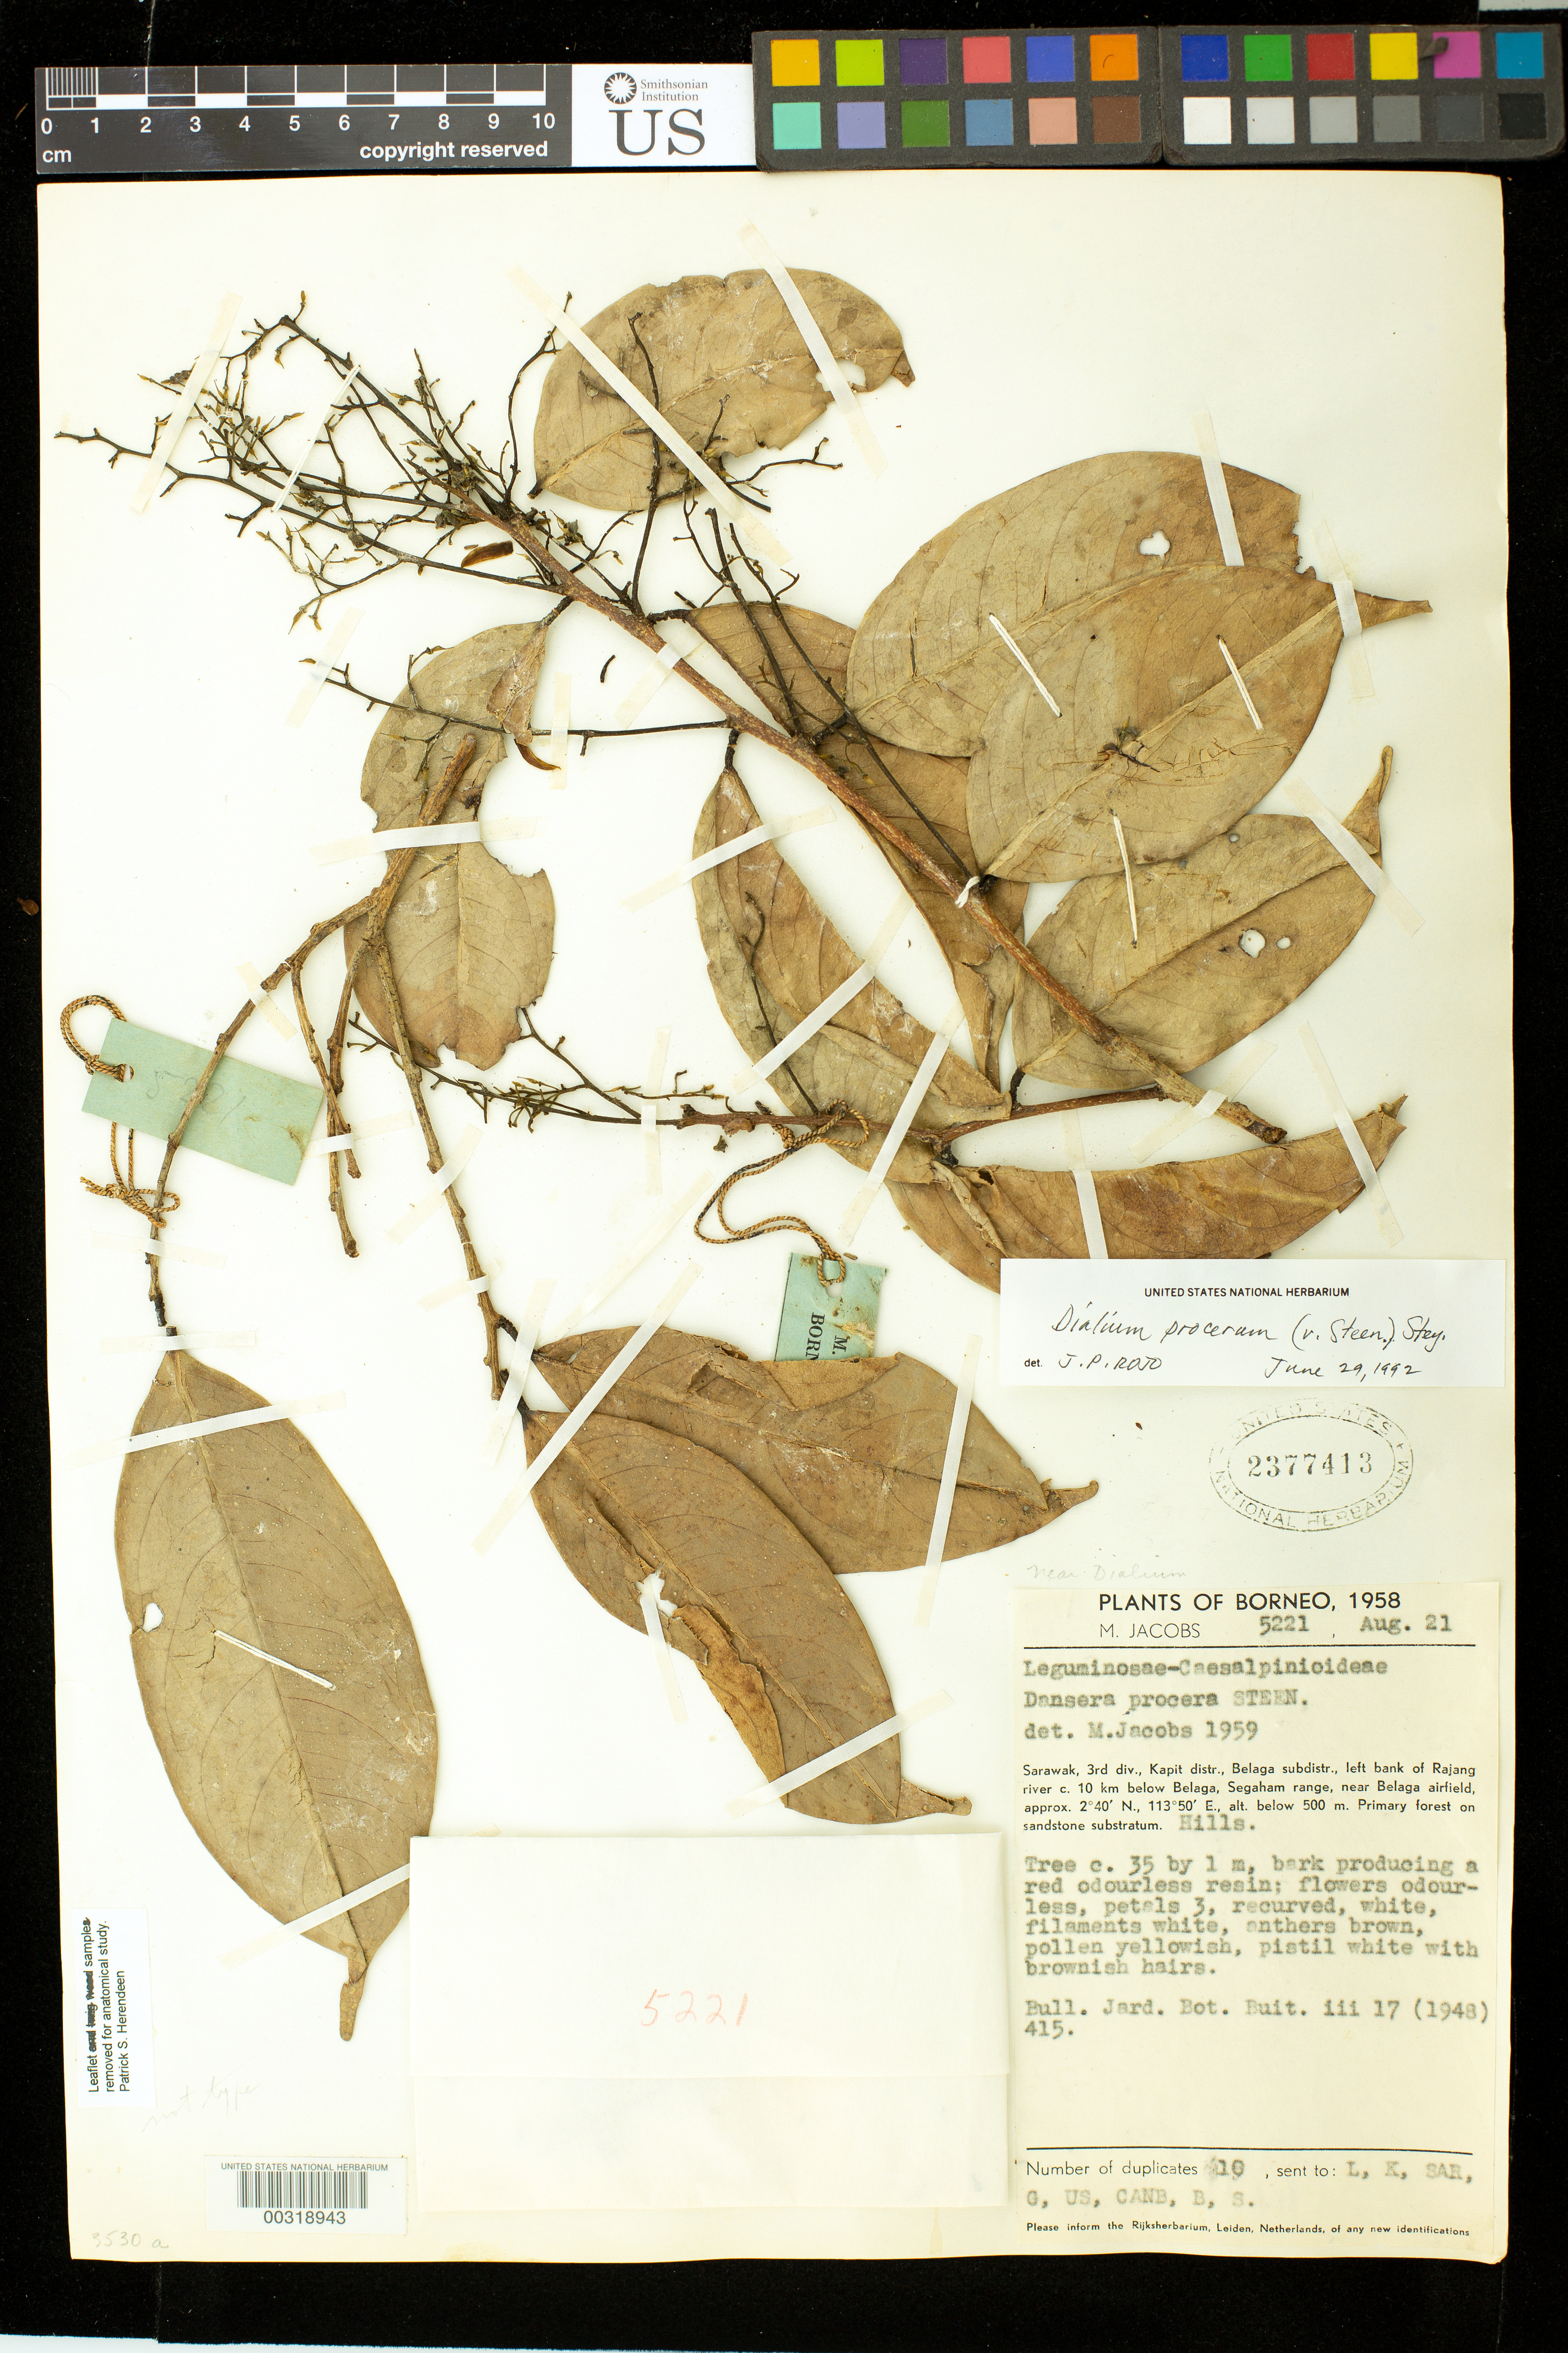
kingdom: Plantae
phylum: Tracheophyta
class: Magnoliopsida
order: Fabales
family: Fabaceae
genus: Dialium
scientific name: Dialium procerum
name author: (Steenis) Steyaert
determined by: Rojo, Justo P., (L), Nationaal Herbarium Nederland, Leiden University branch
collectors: M. R. Jacobs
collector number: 5221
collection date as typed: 21 Aug 1958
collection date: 1958-08-21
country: Malaysia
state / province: Sarawak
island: Borneo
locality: Kapit dist., belaga subdist., left bank of rajang river c 10 km below belaga, segaham range, near belaga airfield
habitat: Primary forest on sandstone substratum; hills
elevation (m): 500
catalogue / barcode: US 2377413